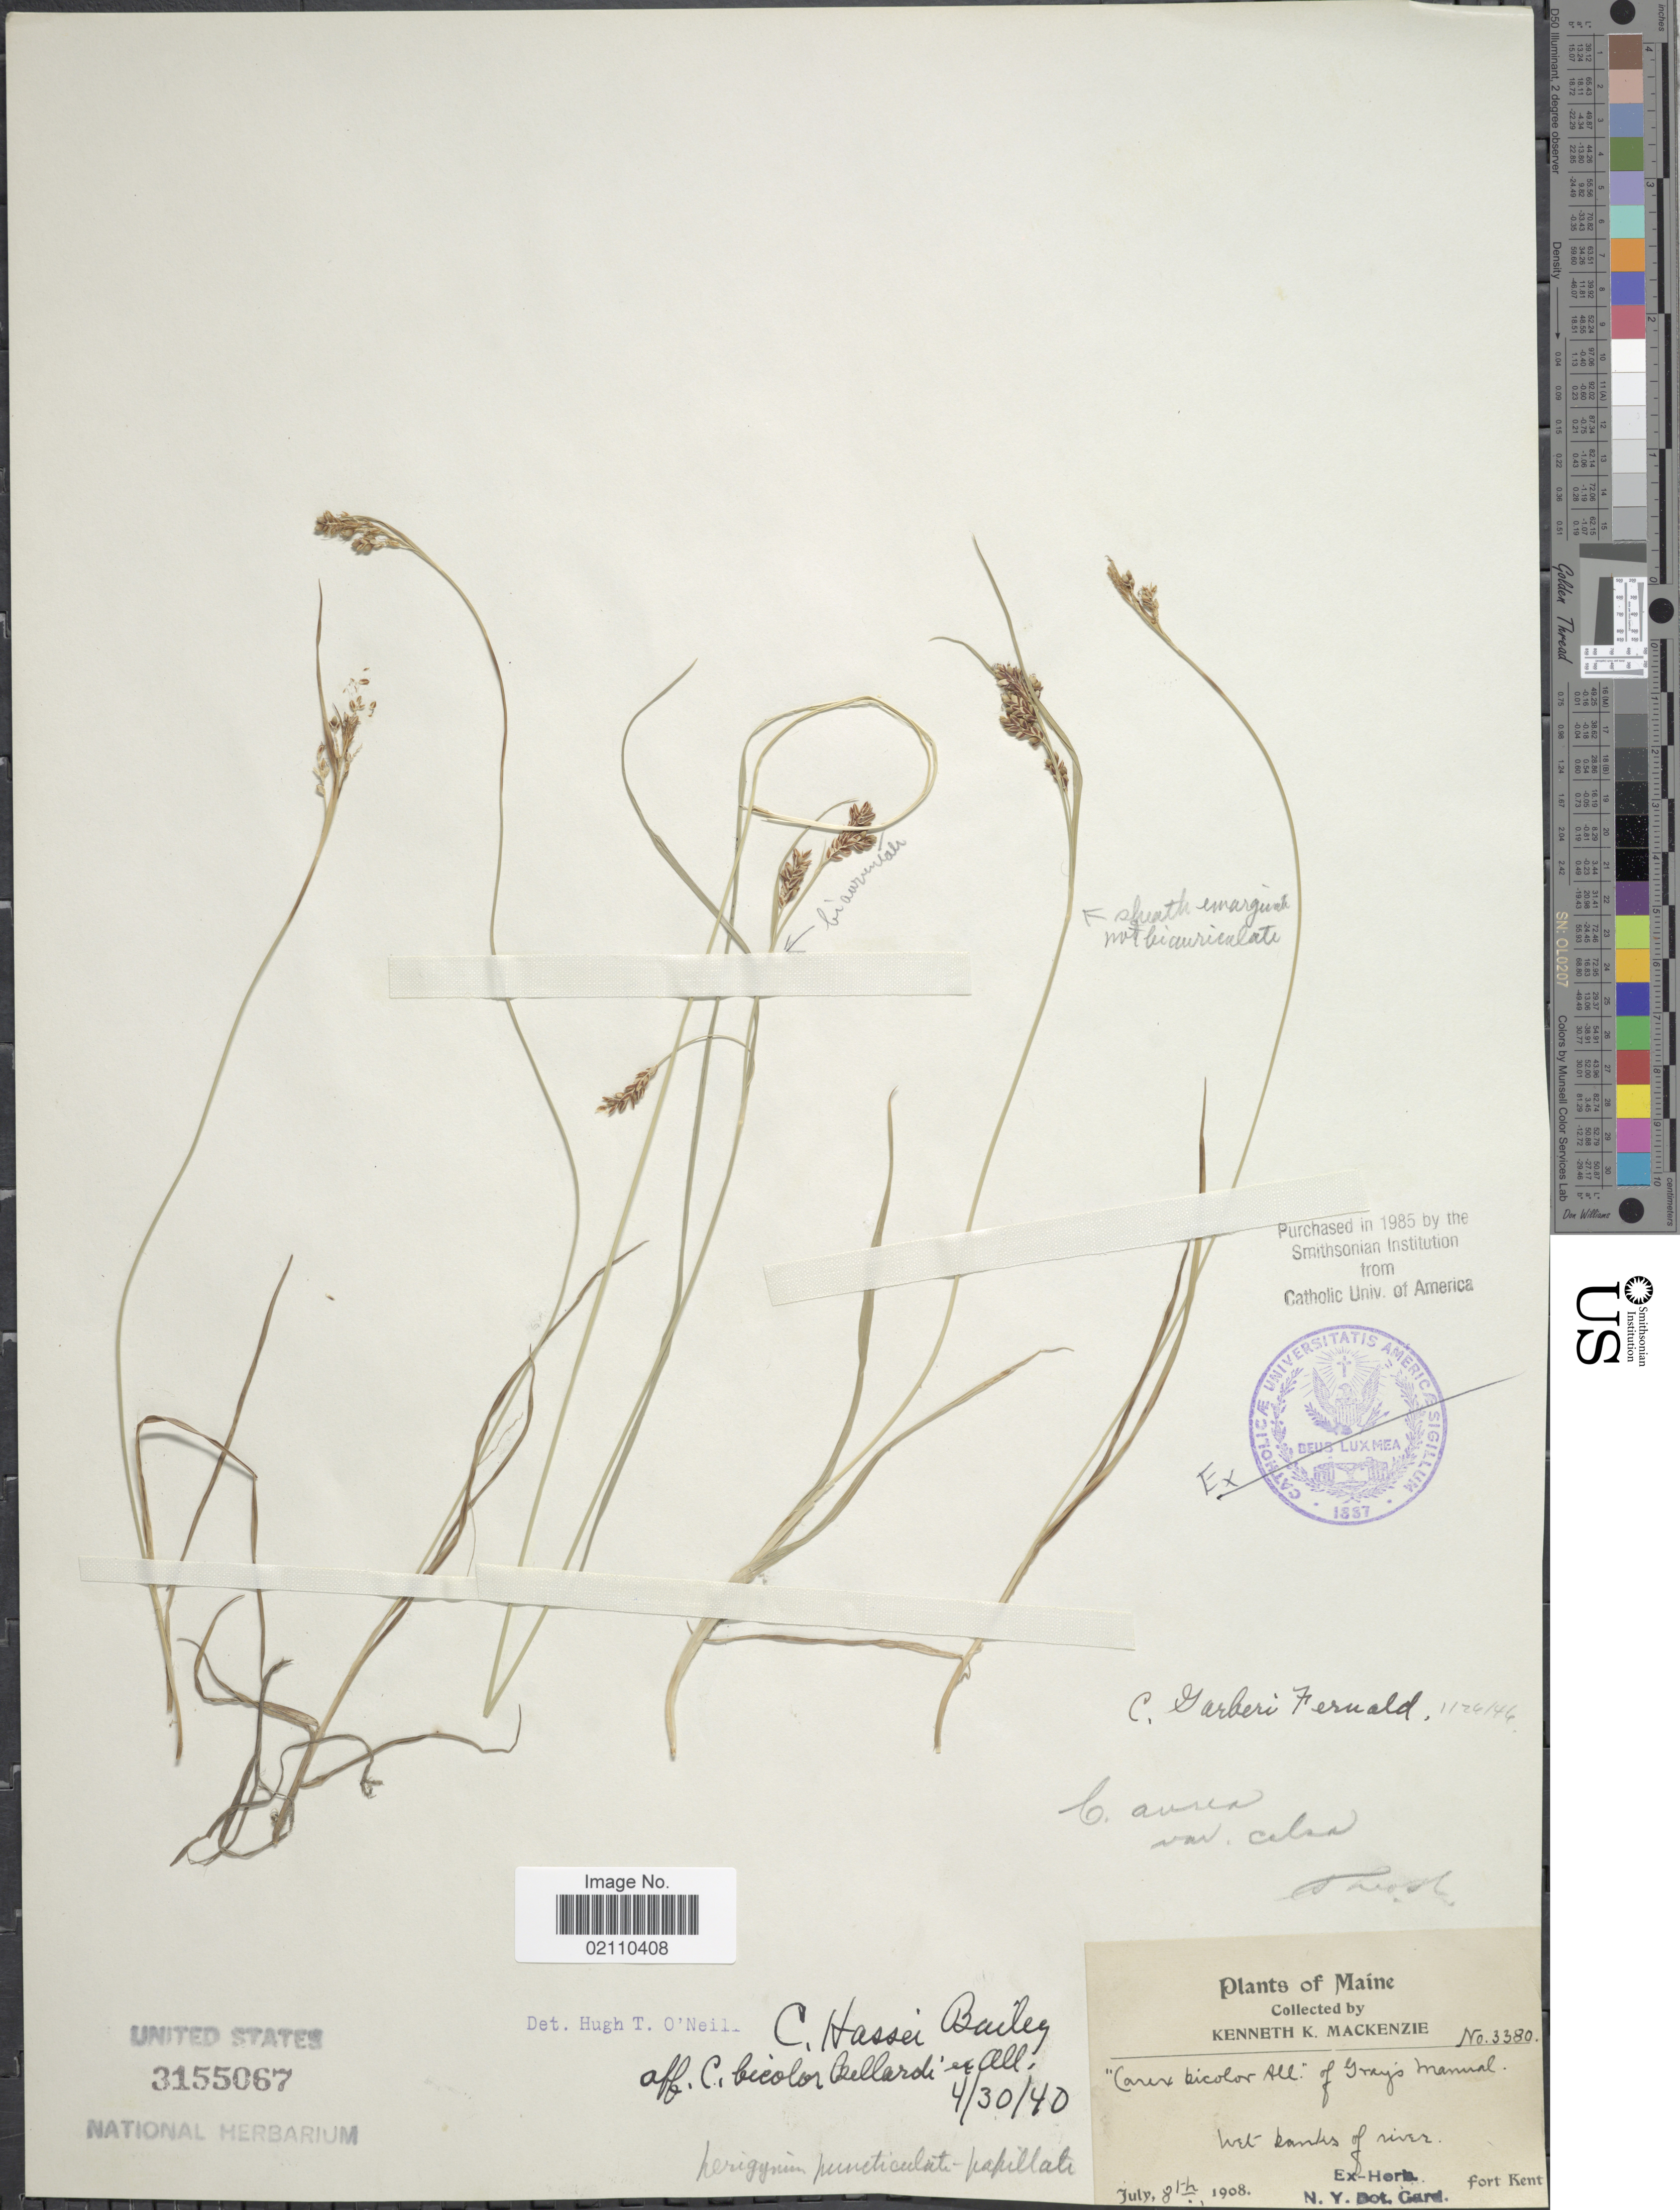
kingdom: Plantae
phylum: Tracheophyta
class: Liliopsida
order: Poales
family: Cyperaceae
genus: Carex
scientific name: Carex garberi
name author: Fernald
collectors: K. K. Mackenzie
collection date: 1908-07-08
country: United States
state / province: Maine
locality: Wet banks of river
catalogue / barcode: US 3155067